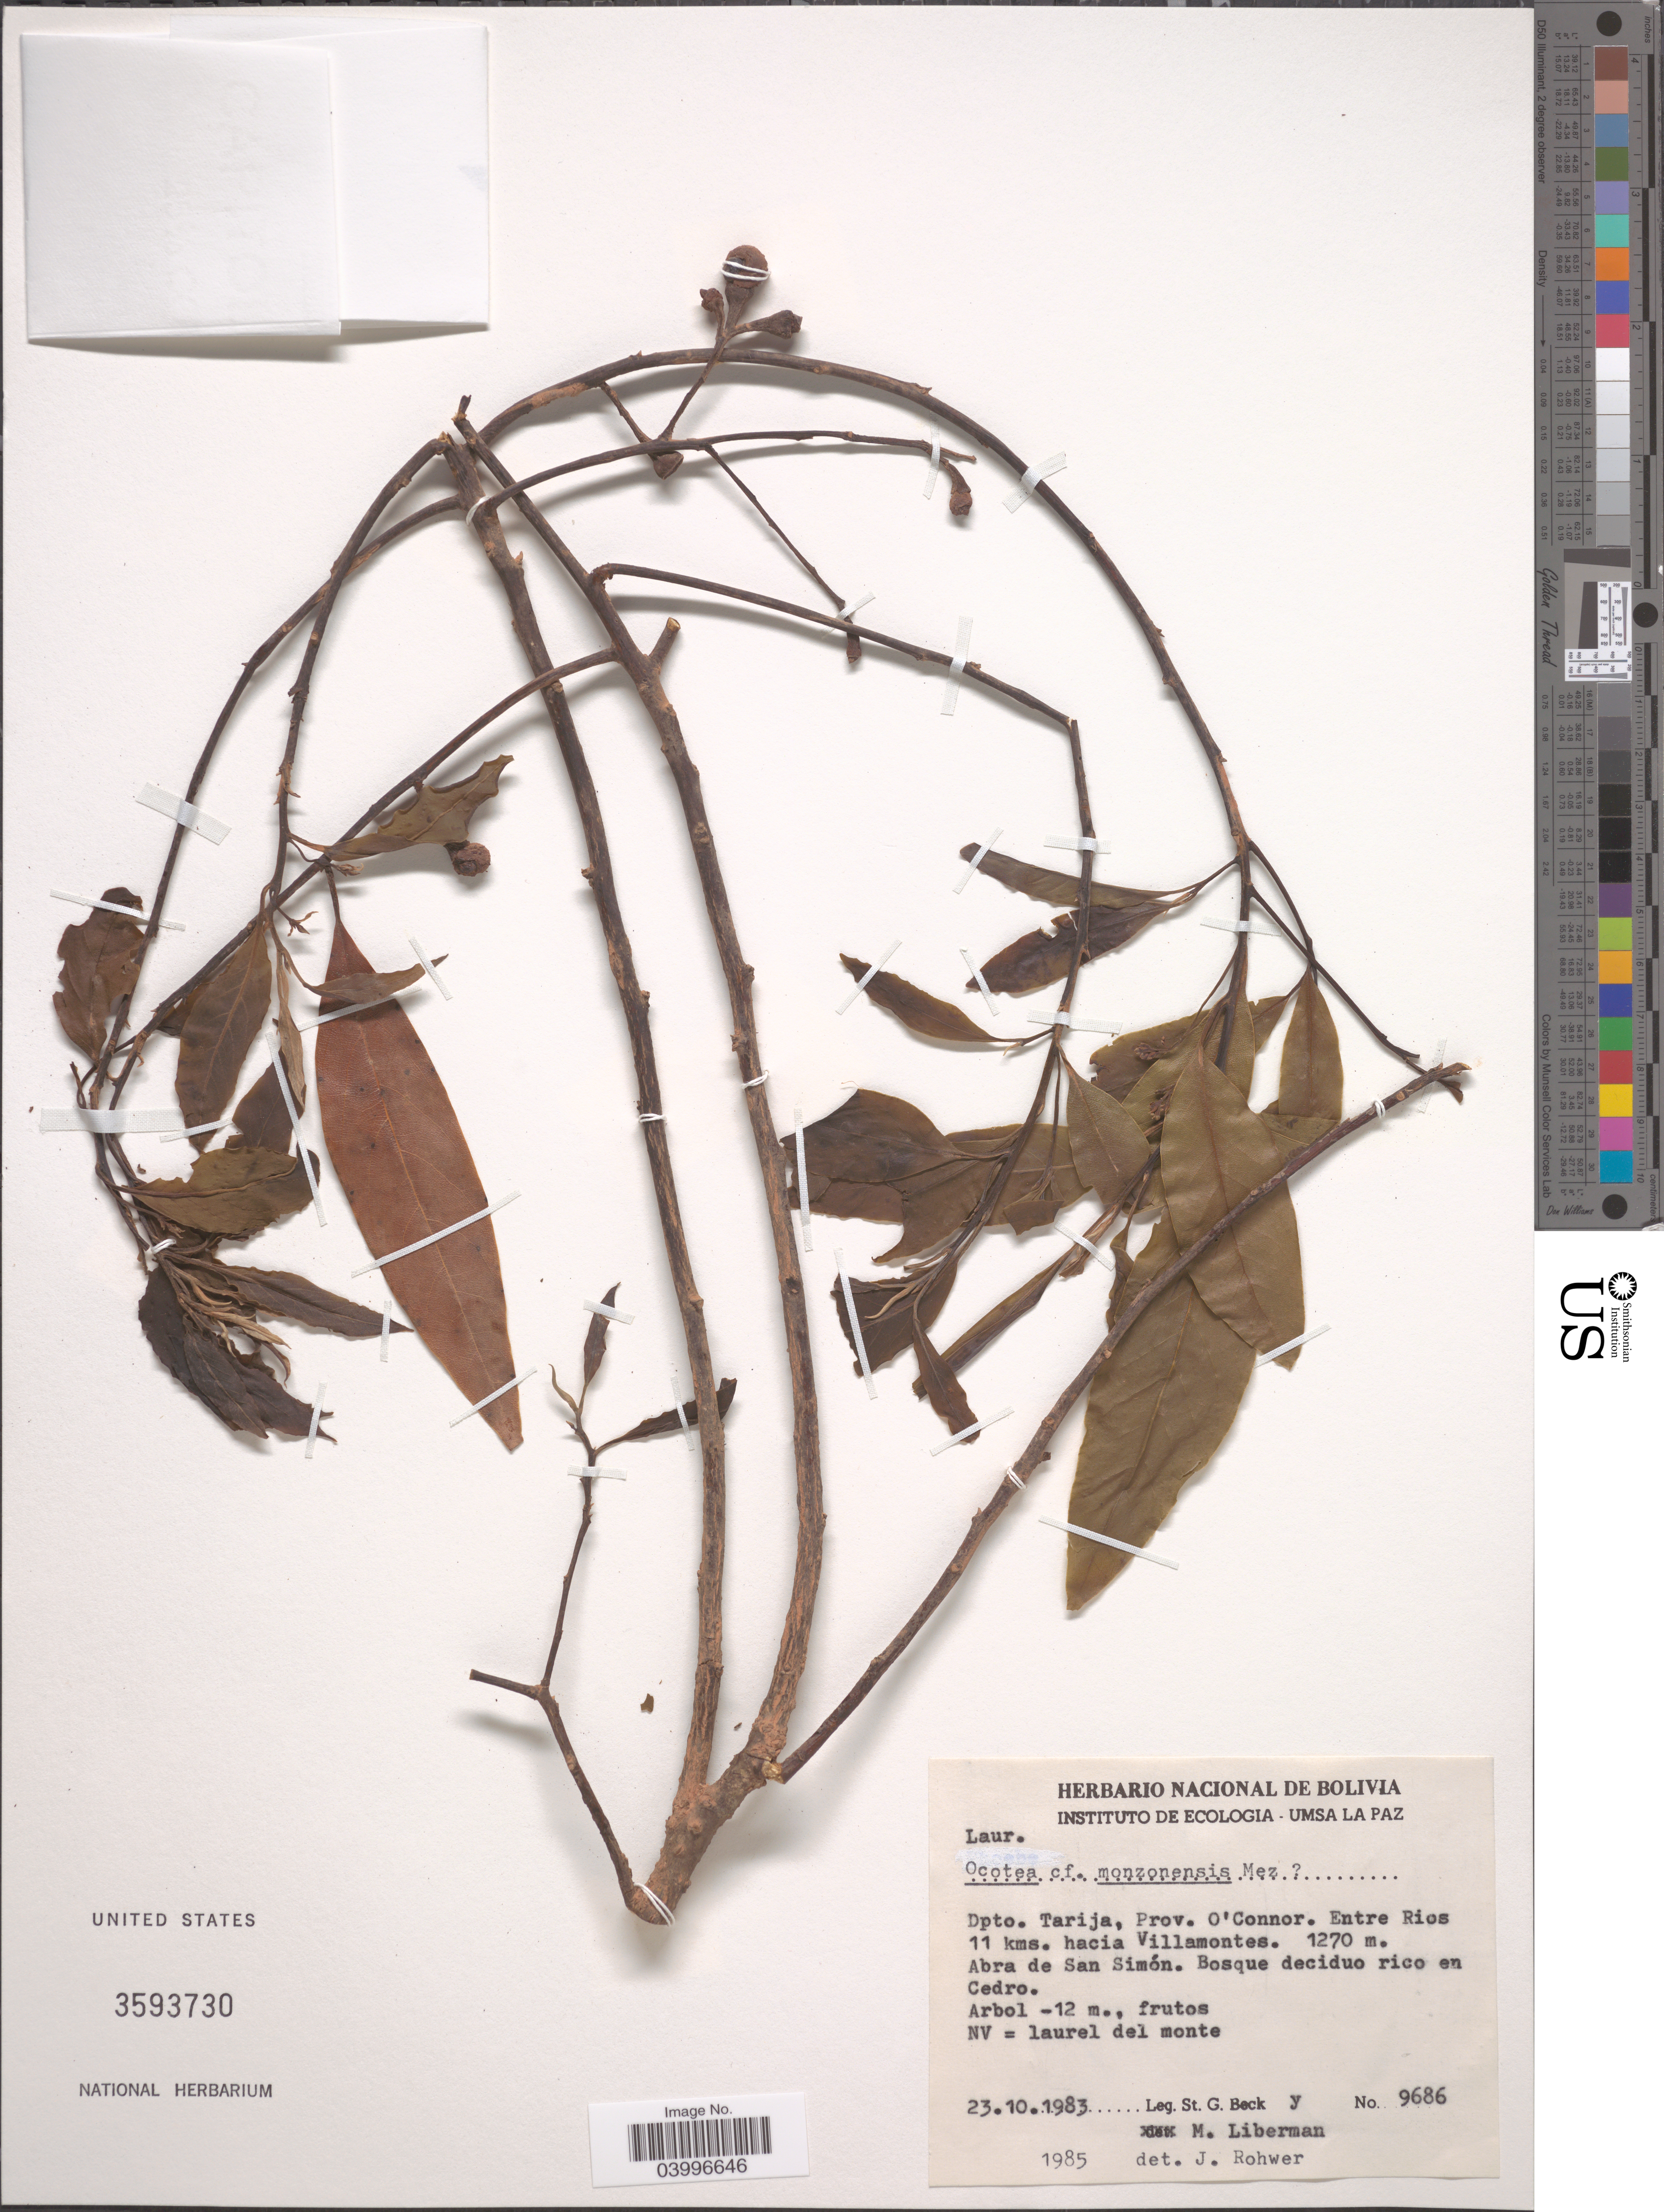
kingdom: Plantae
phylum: Tracheophyta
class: Magnoliopsida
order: Laurales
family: Lauraceae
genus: Ocotea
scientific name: Ocotea monzonensis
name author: (Nees) Mez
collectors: S. Beck & M. Liberman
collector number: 9686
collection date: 1983-10-23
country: Bolivia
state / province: Tarija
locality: Dpto. Tarija, Prov. O'Connor. entre Rios 11 kms. hacia Villamontes. Abra de San Simón. Bosque deciduo rico en Cedro.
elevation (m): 1270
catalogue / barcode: US 3593730